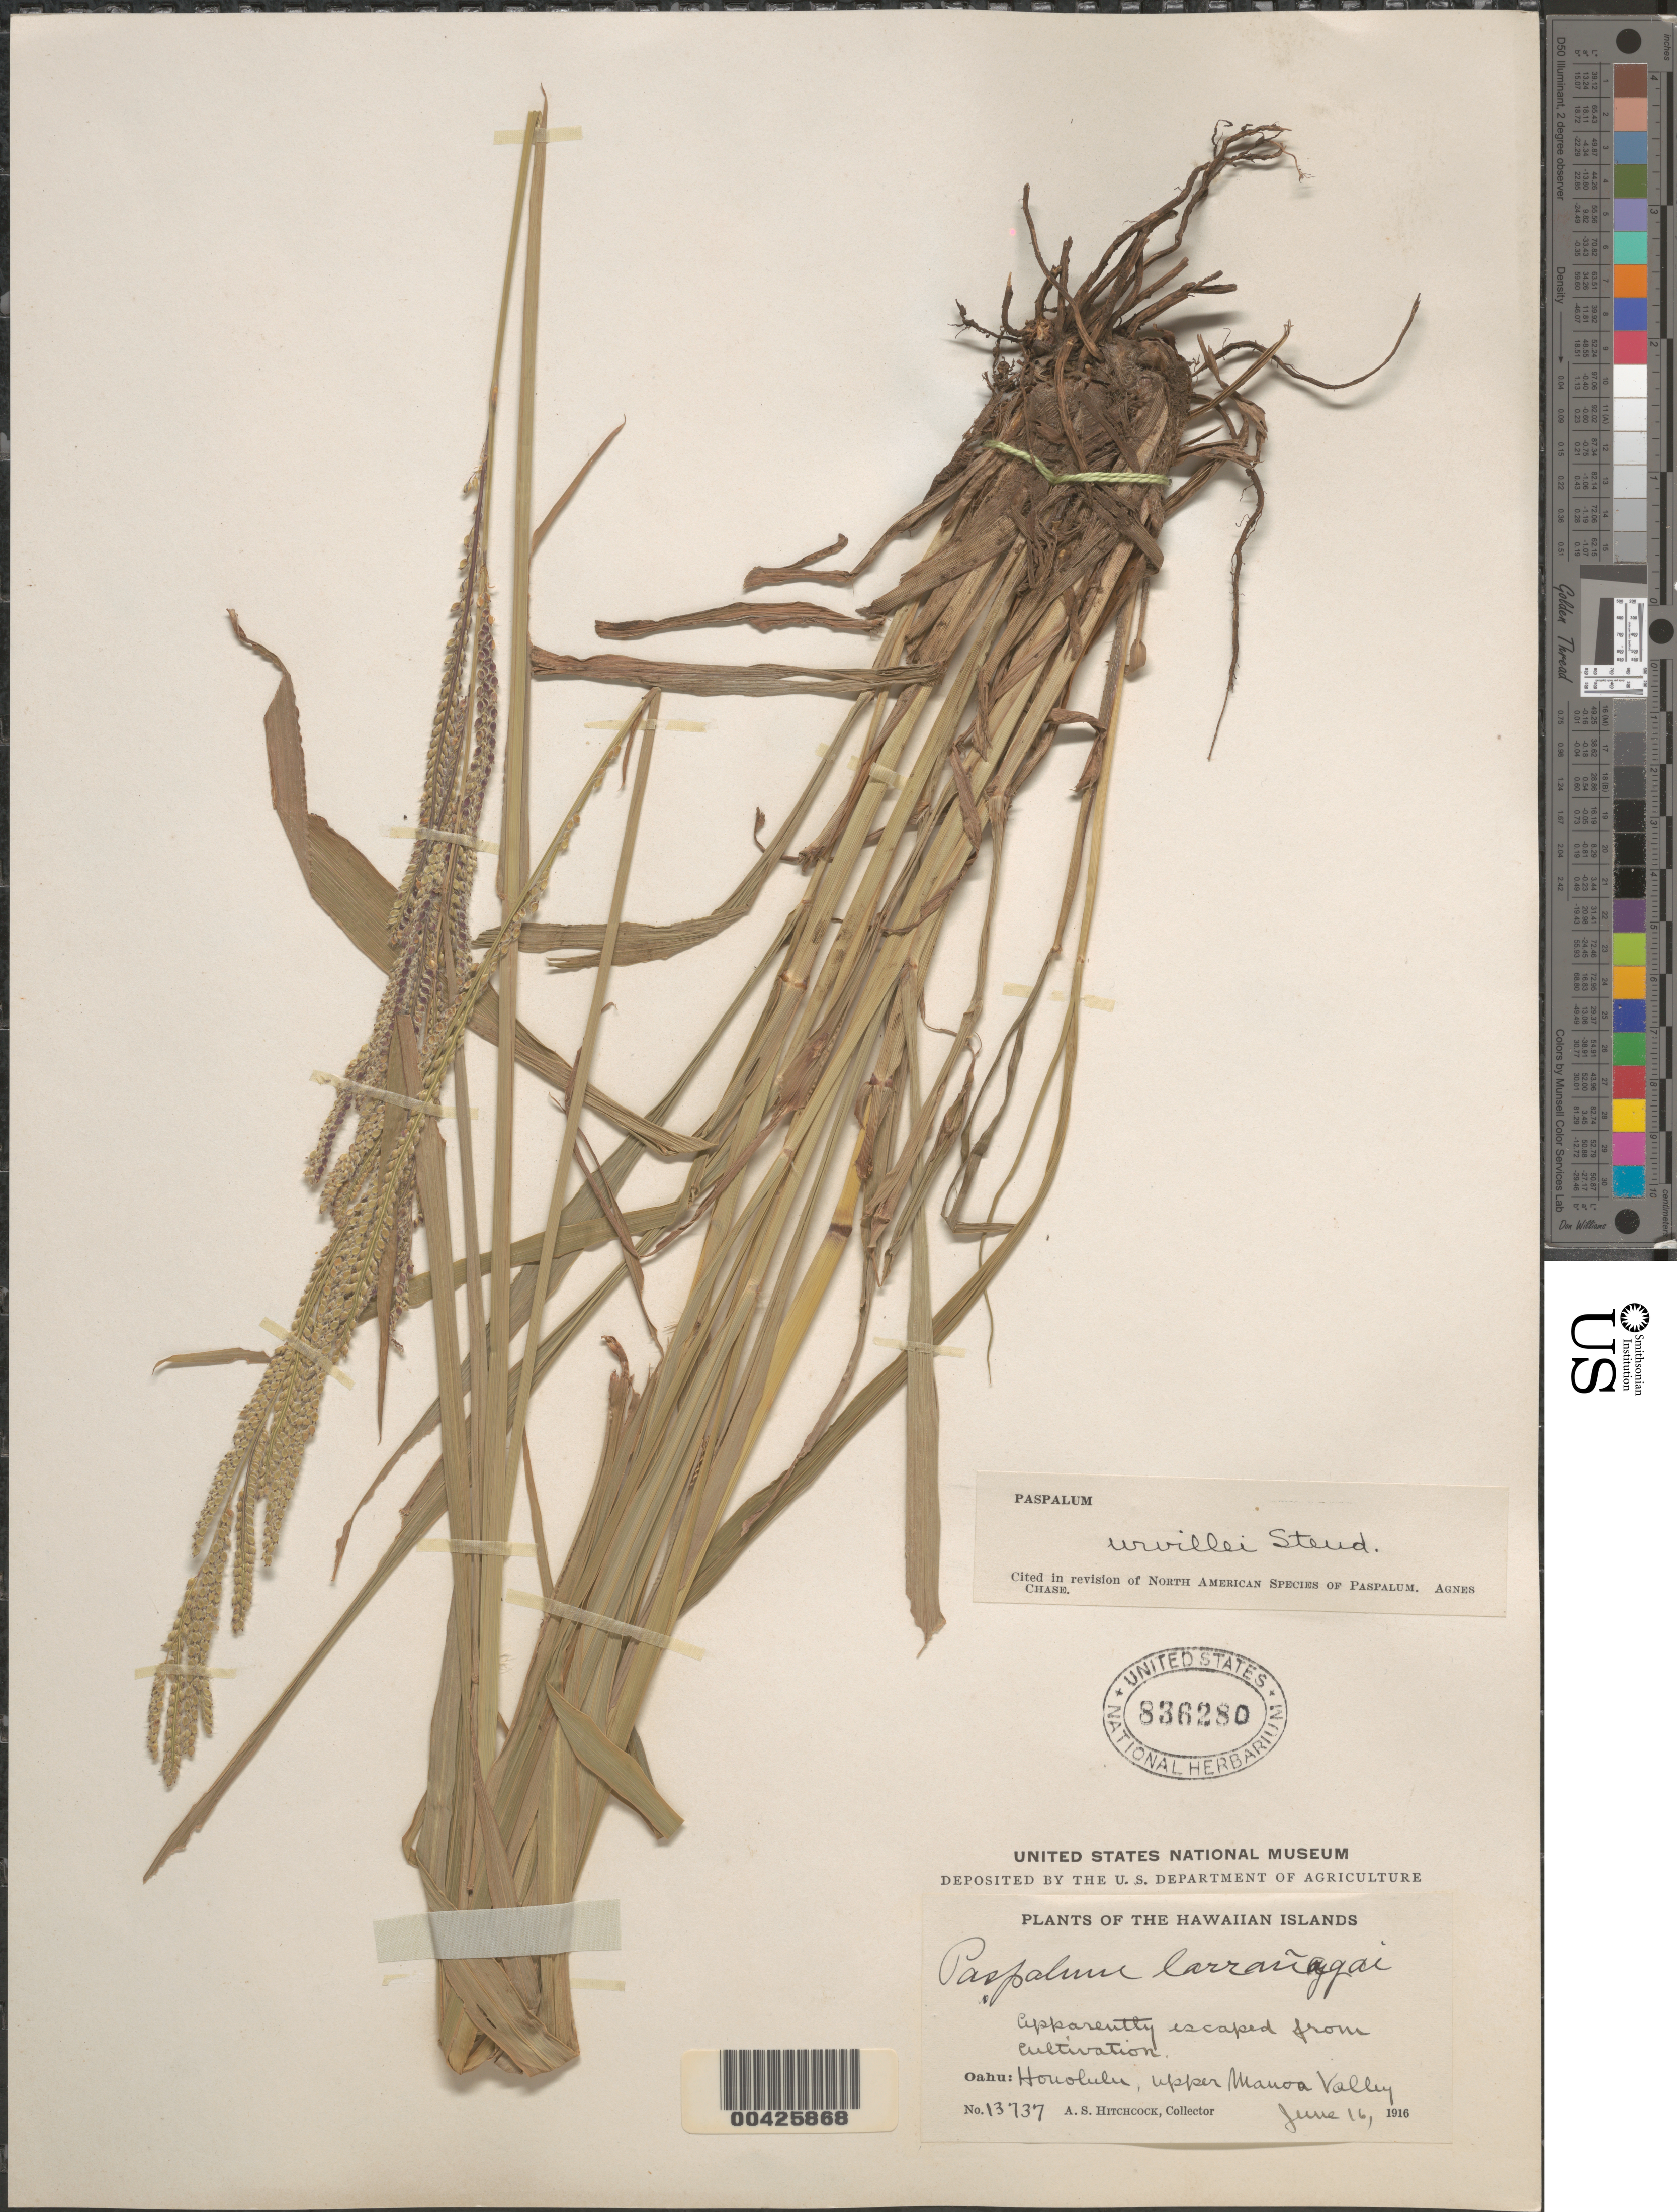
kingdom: Plantae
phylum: Tracheophyta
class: Liliopsida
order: Poales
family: Poaceae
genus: Paspalum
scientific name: Paspalum urvillei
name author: Steud.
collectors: A. S. Hitchcock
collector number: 13737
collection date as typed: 16 Jun 1916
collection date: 1916-06-16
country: United States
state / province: Hawaii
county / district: Honolulu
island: Oahu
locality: Honolulu, upper Manoa Valley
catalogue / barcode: US 836280